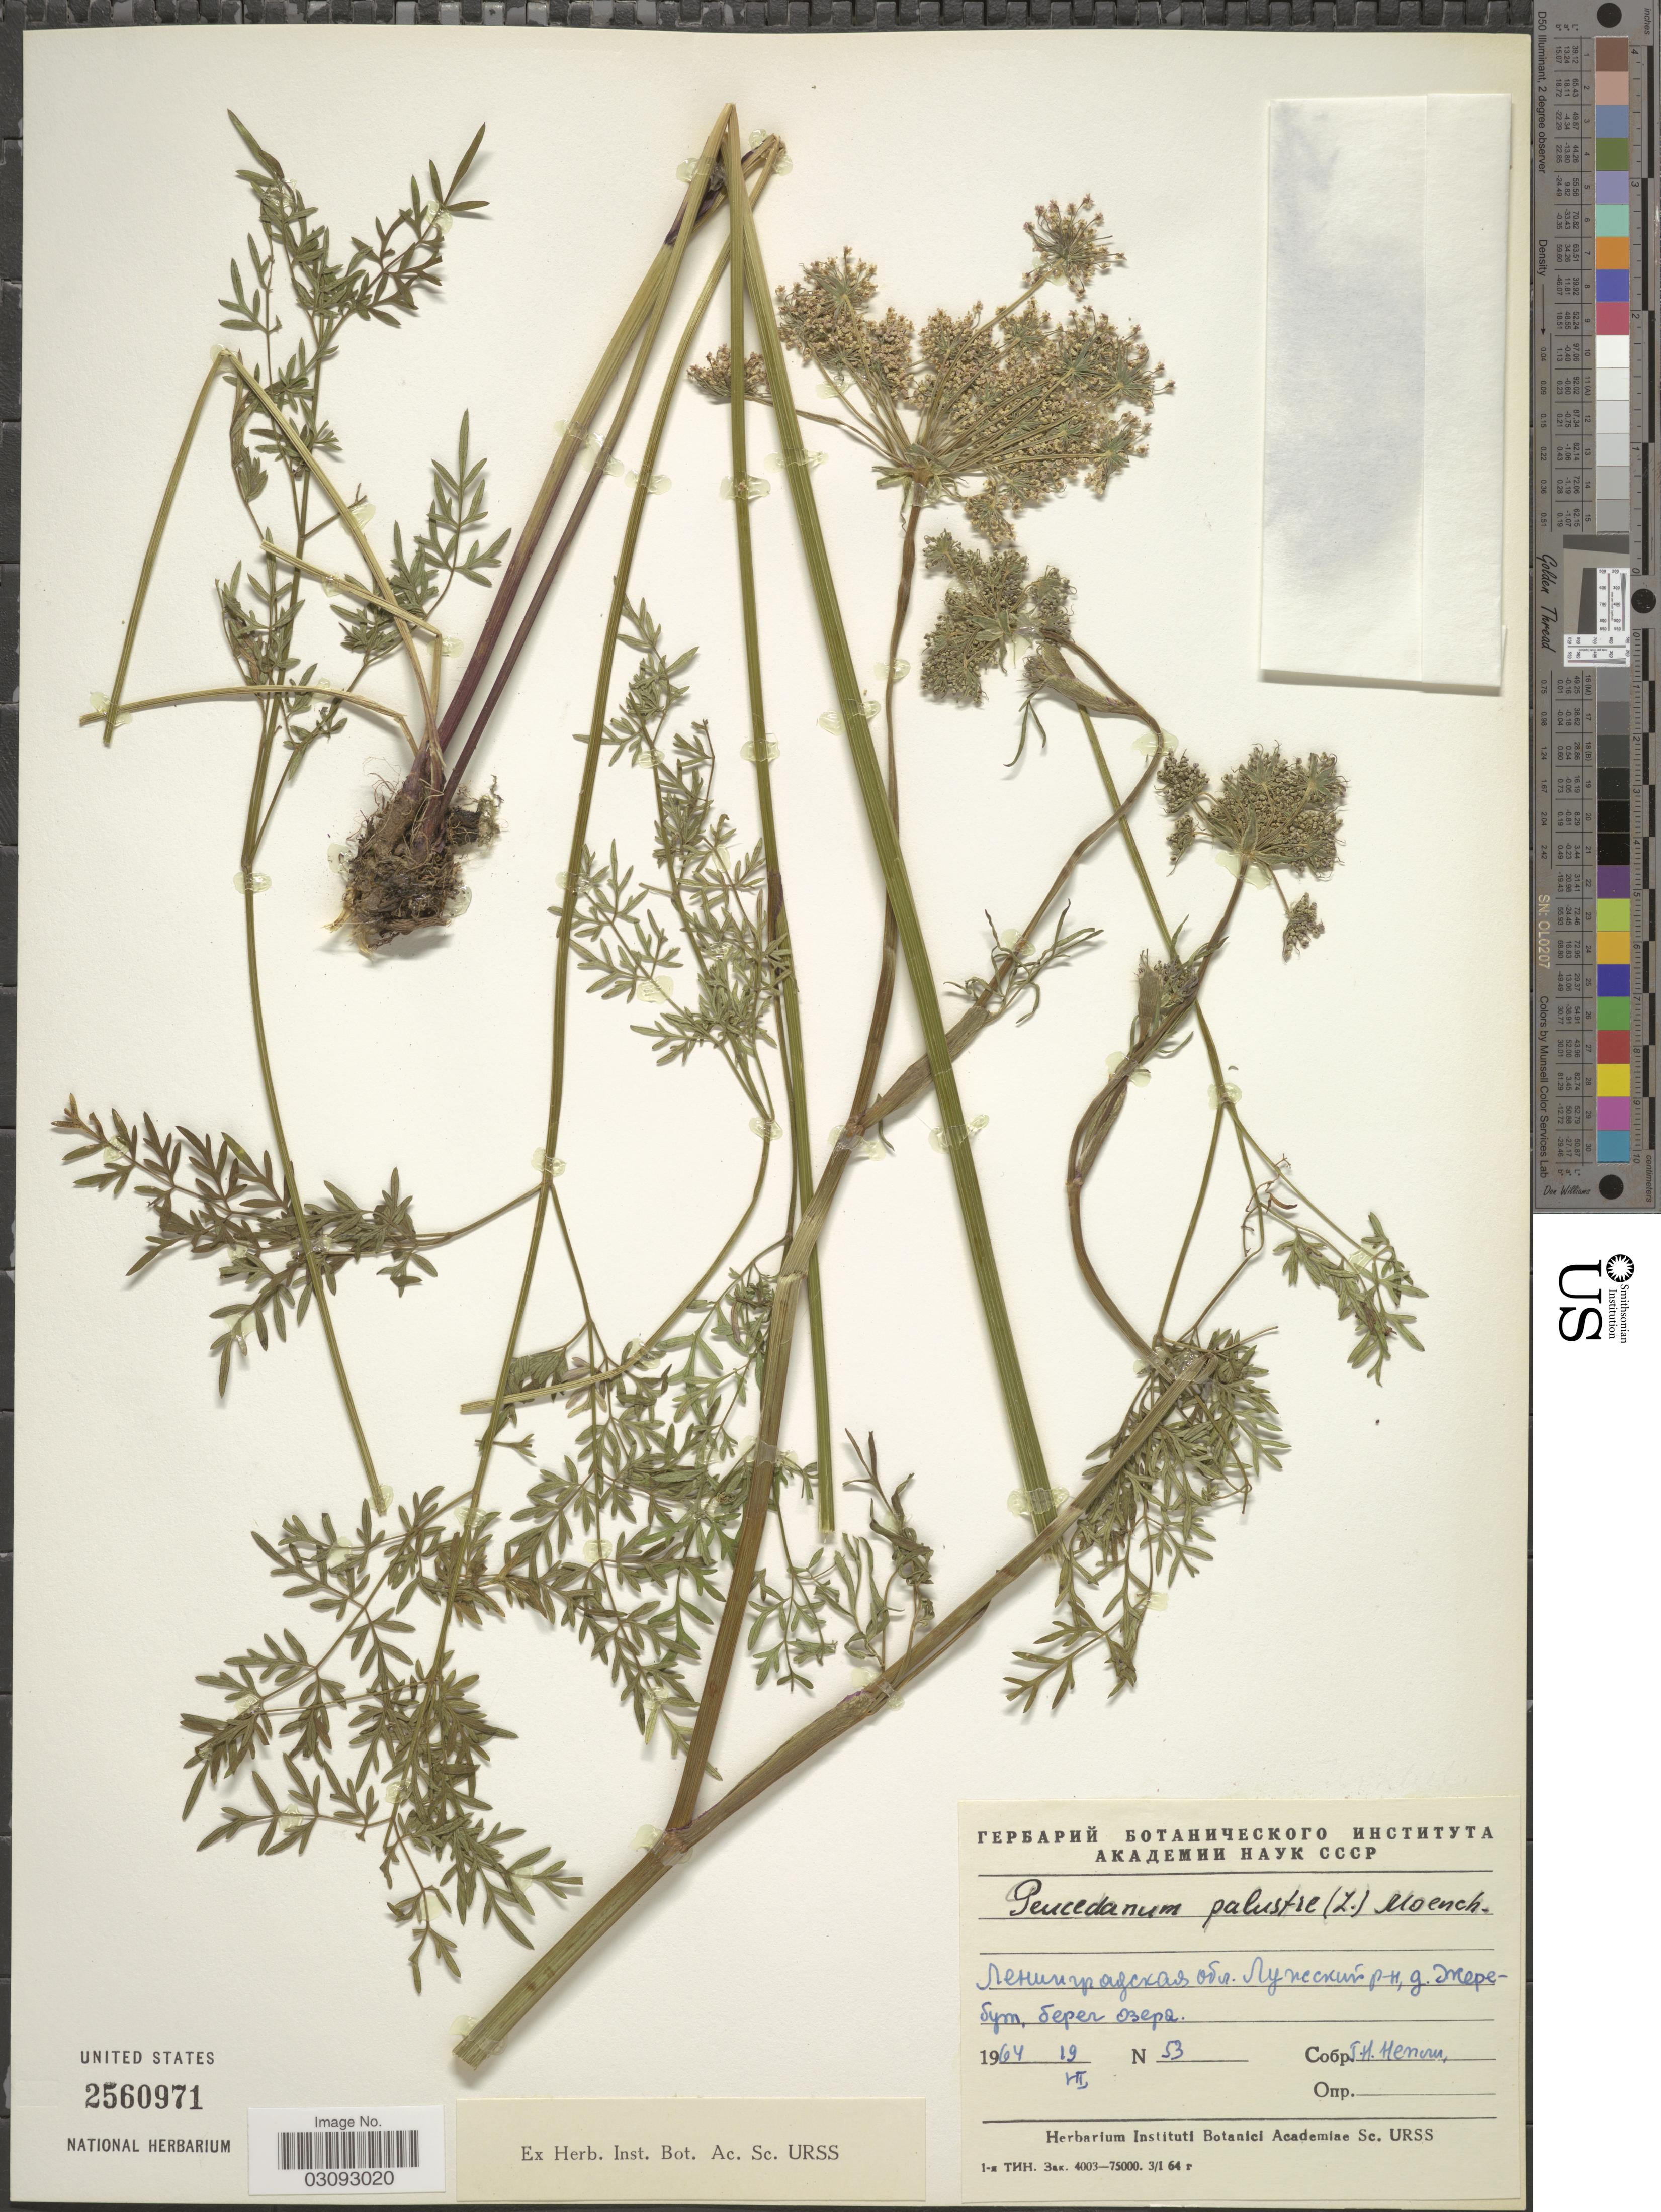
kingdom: Plantae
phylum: Tracheophyta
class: Magnoliopsida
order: Apiales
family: Apiaceae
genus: Peucedanum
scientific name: Peucedanum palustre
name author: (L.) Moench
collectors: T. Henru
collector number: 53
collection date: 1964-07-19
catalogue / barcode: US 2560971